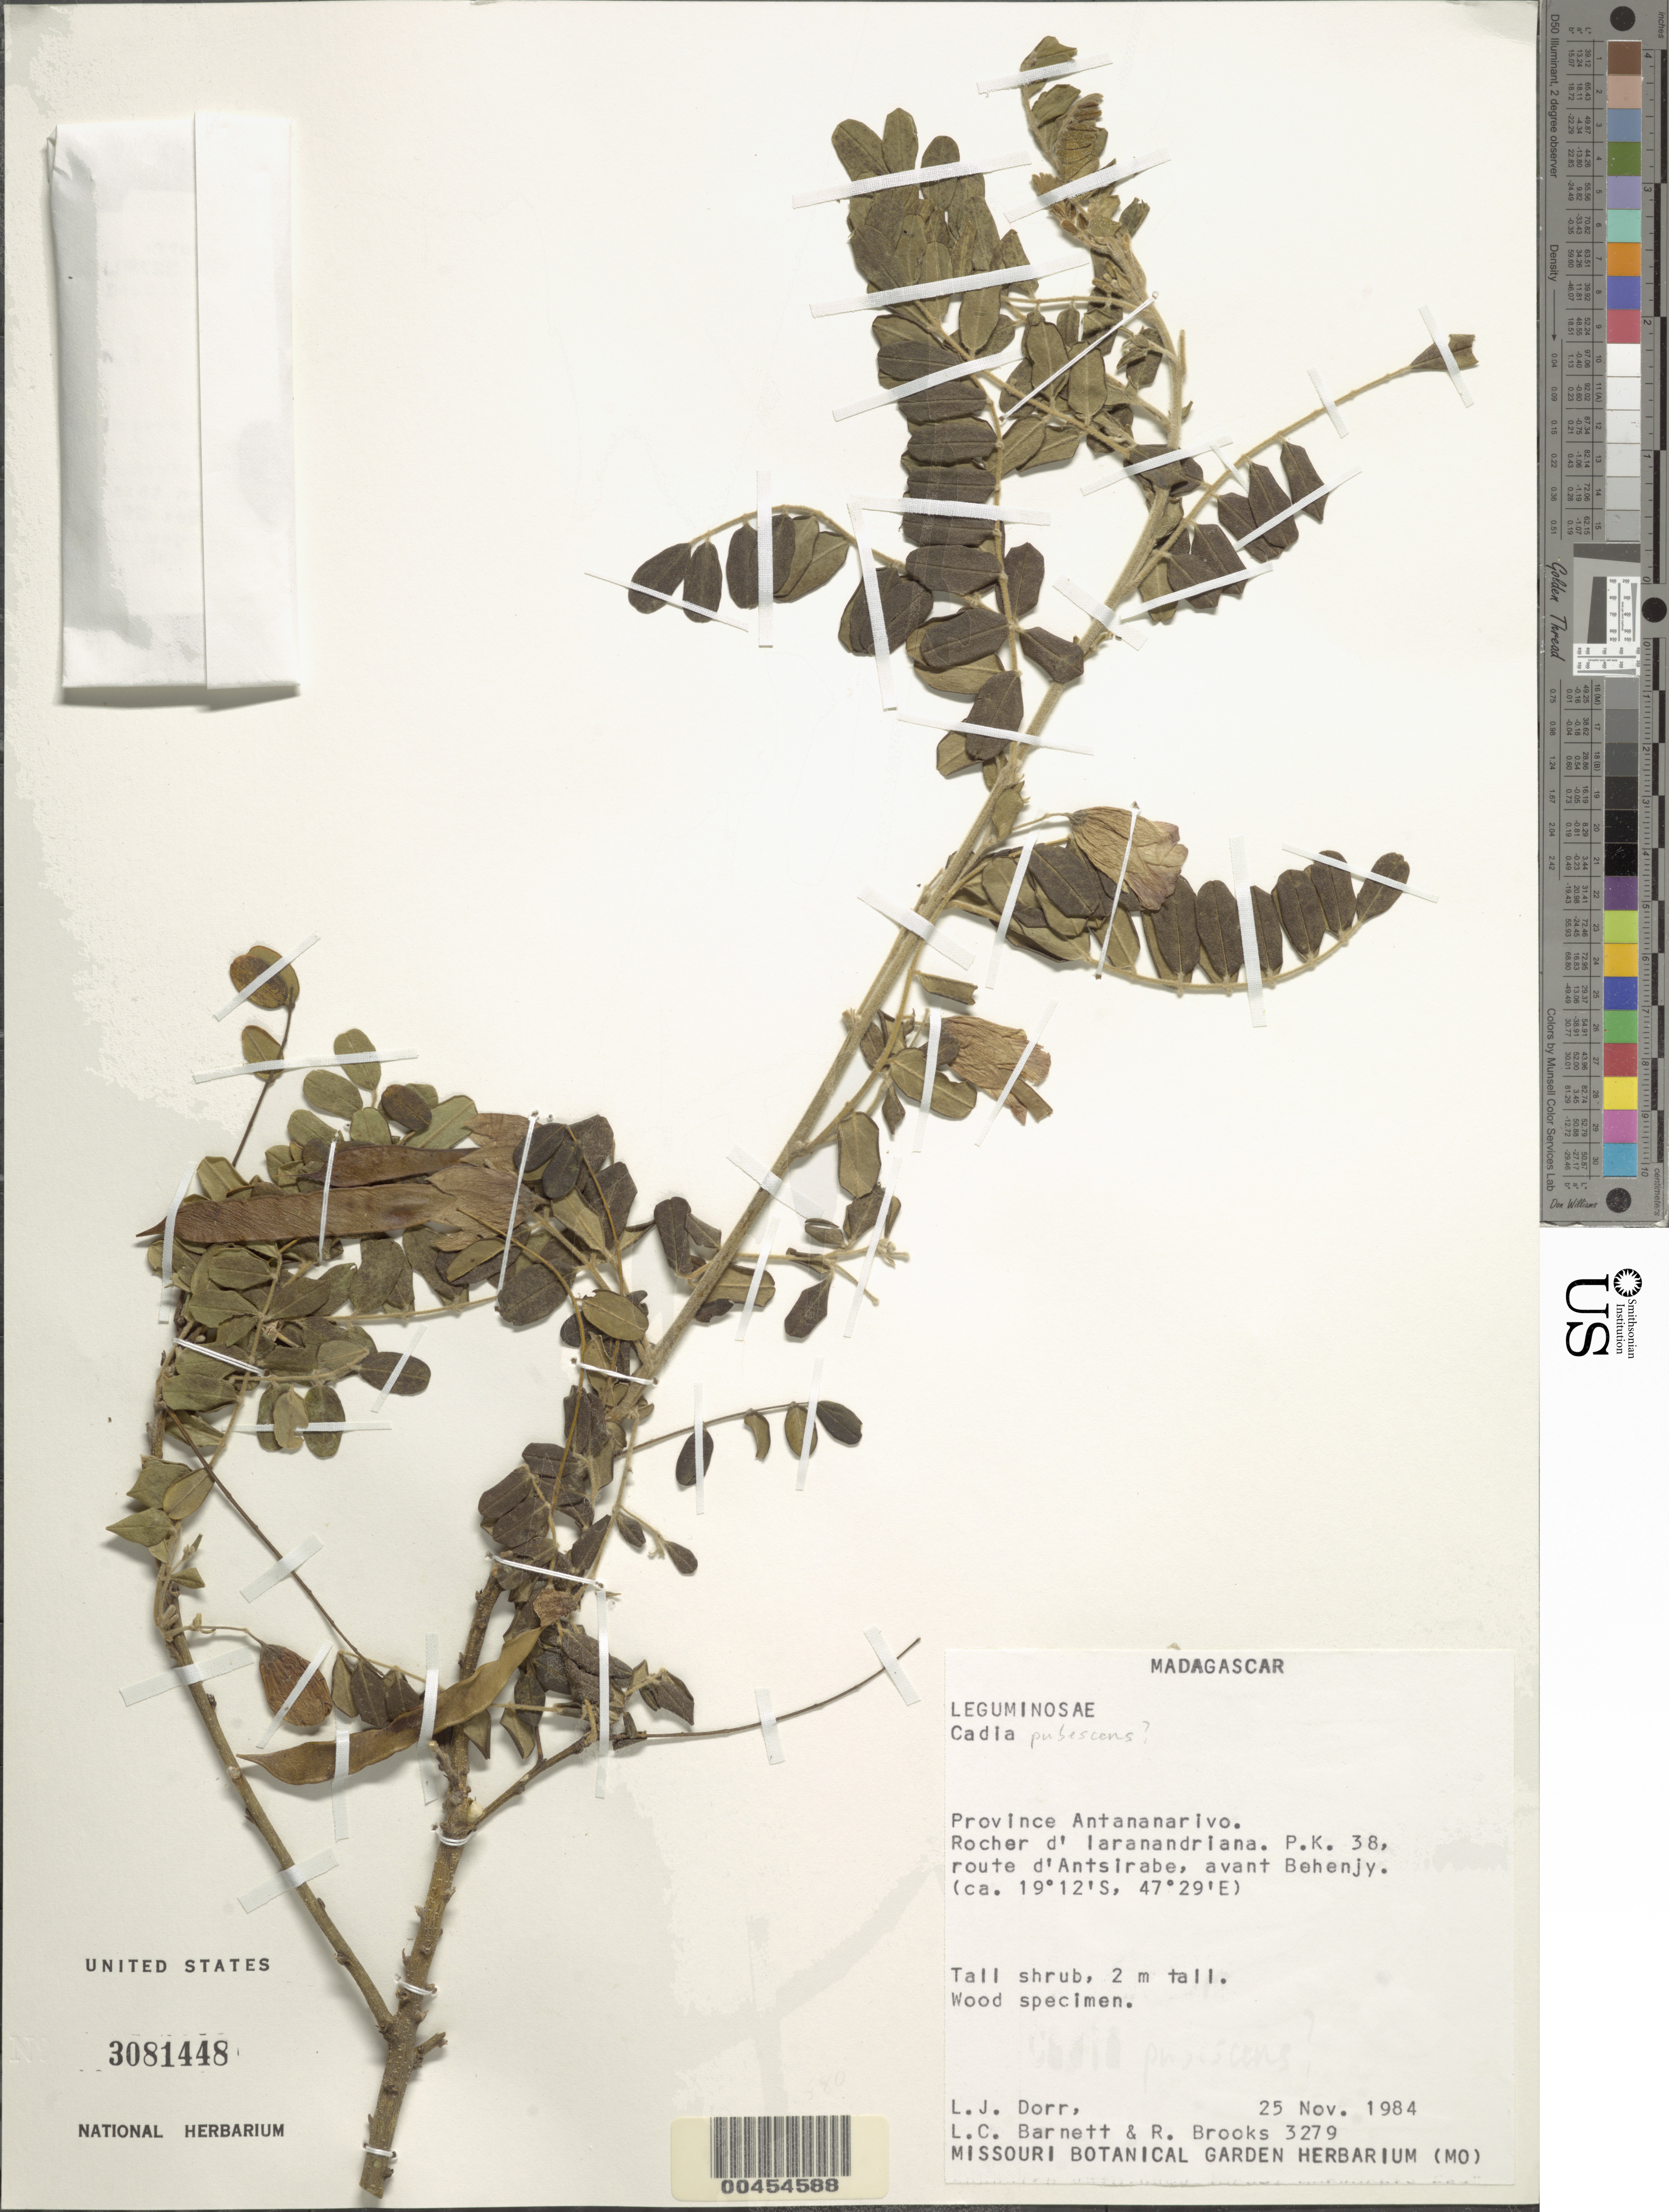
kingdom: Plantae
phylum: Tracheophyta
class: Magnoliopsida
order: Fabales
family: Fabaceae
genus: Cadia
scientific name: Cadia pubescens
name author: Bojer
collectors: L. J. Dorr, L. C. Barnett & R. Brooks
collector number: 3279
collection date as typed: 25 Nov 1984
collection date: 1984-11-25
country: Madagascar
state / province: Vakinankaratra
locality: Rocher d' iaranandriana. p.k. 38, route d'antsirabe, avant behenjy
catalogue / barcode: US 3081448